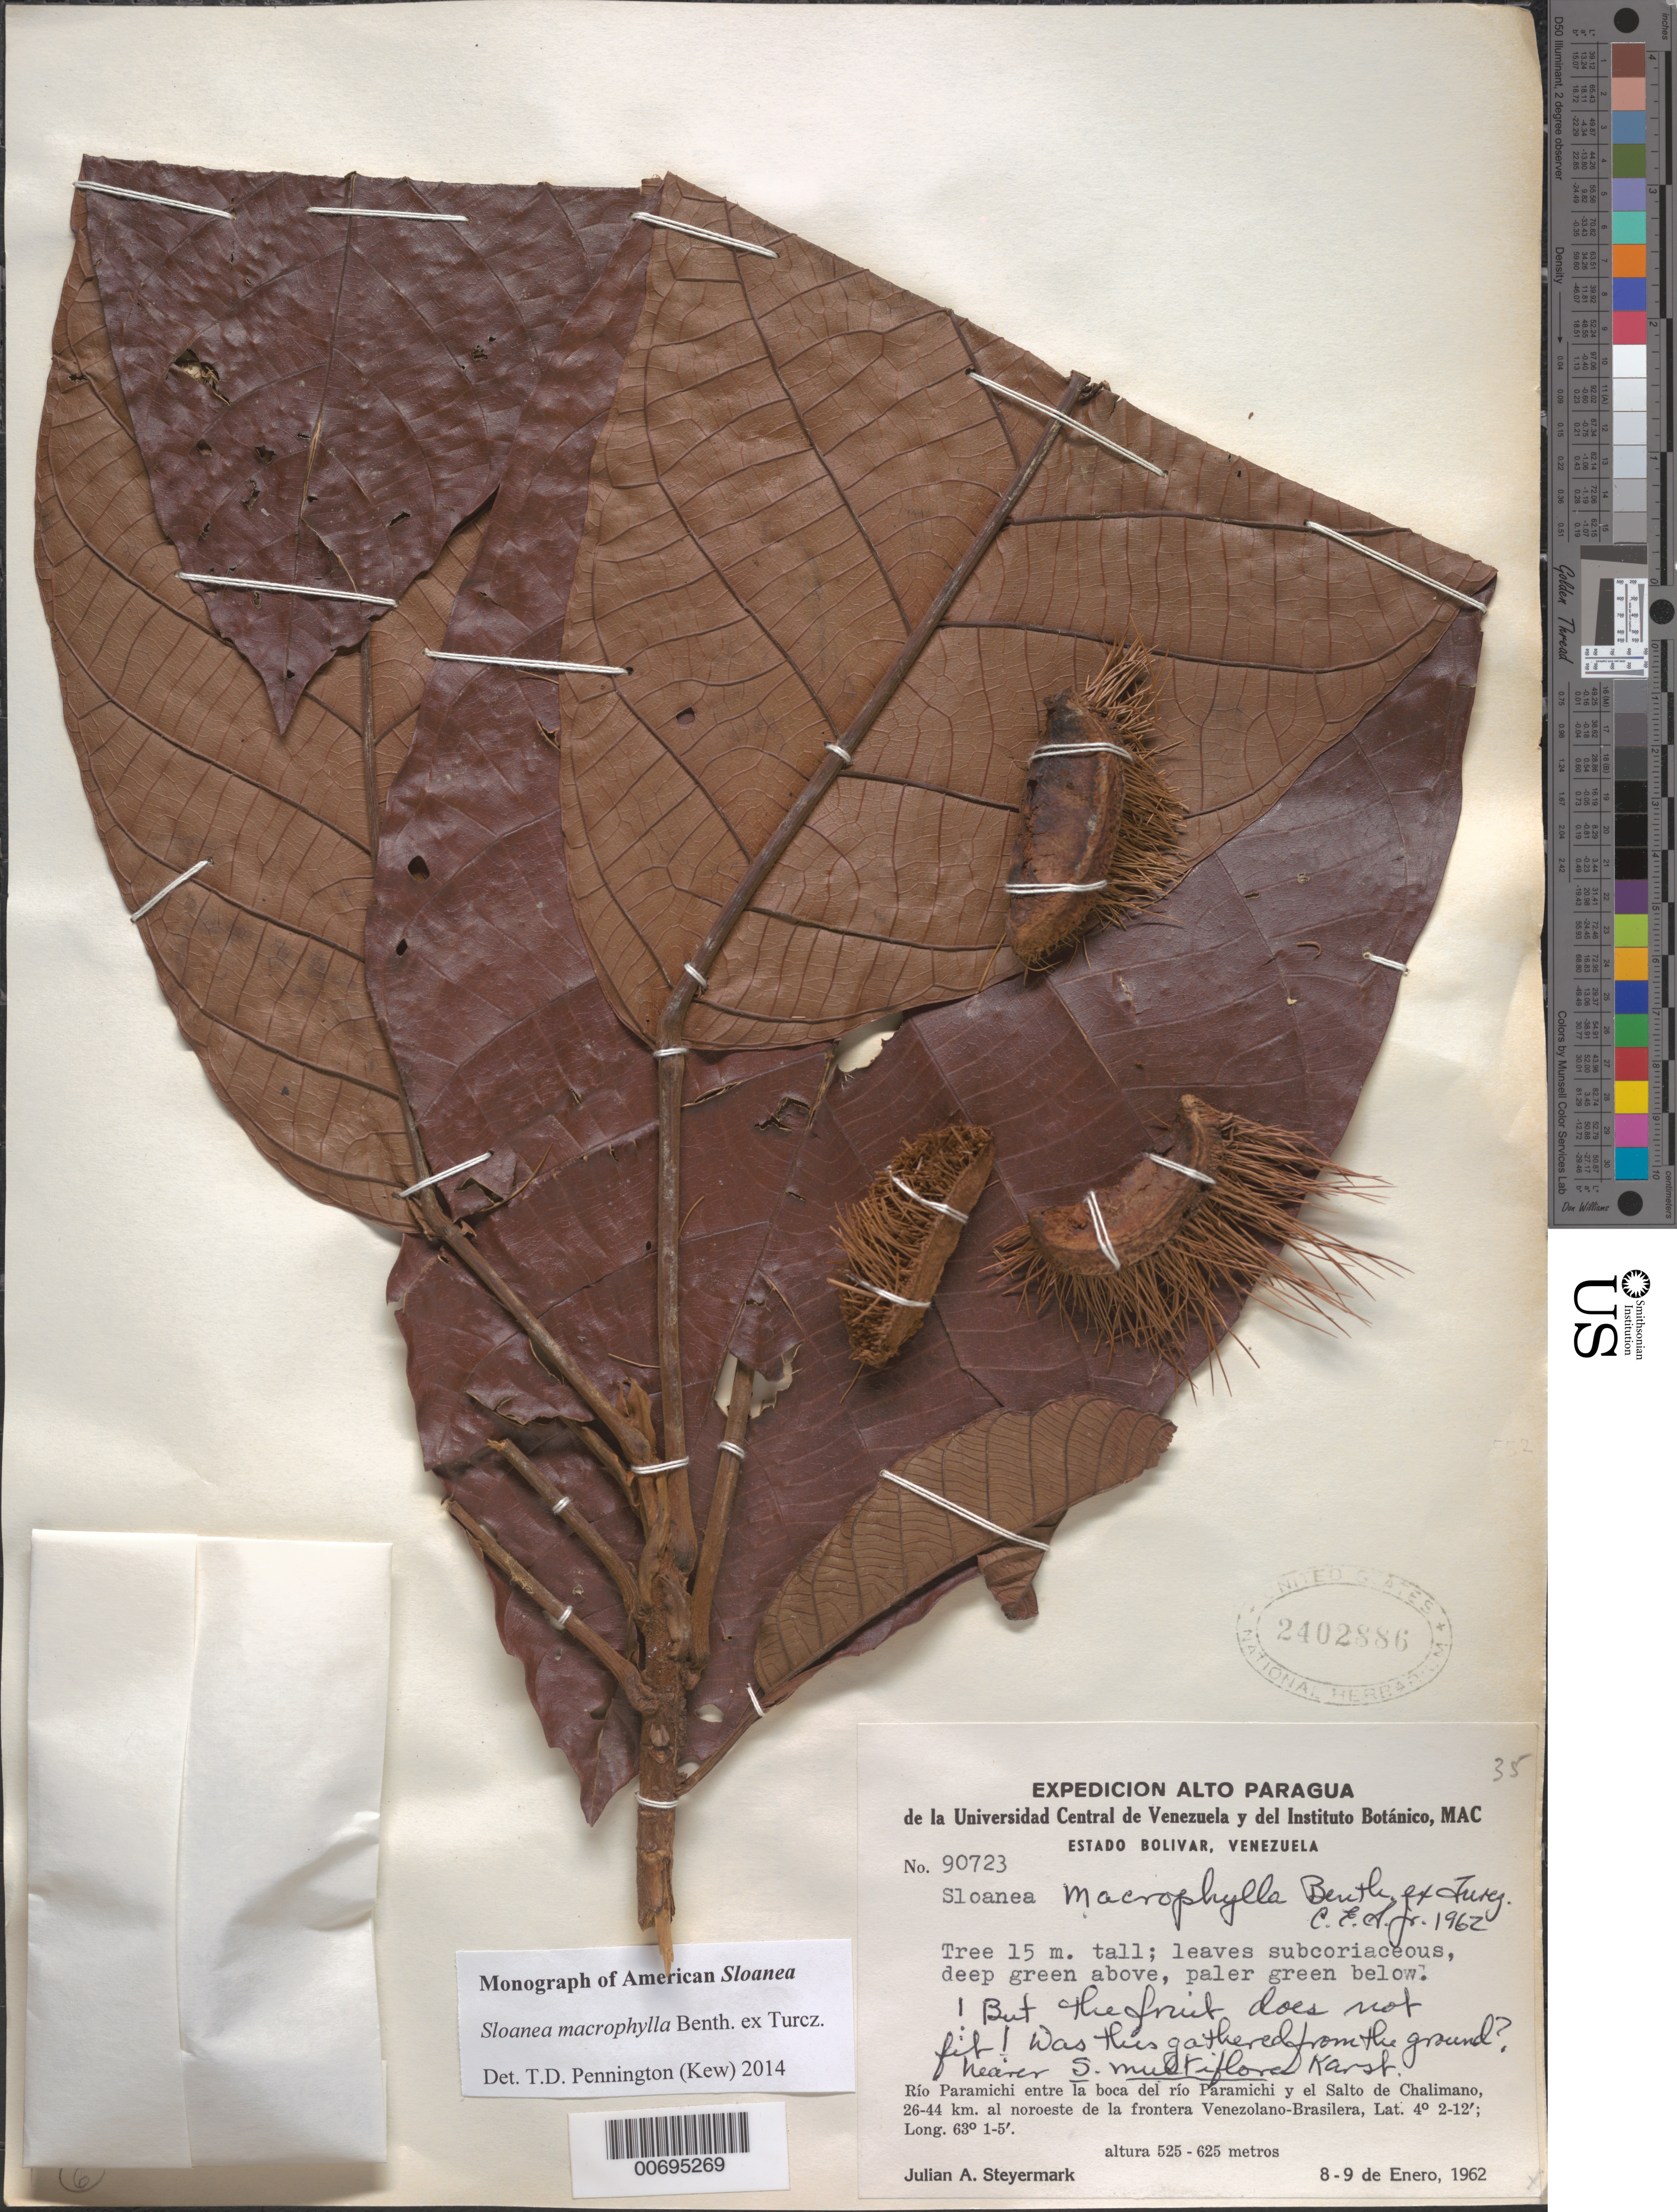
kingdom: Plantae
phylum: Tracheophyta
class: Magnoliopsida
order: Oxalidales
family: Elaeocarpaceae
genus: Sloanea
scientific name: Sloanea macrophylla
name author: Benth. ex Turcz.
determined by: Pennington, T. D., (K)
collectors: J. Steyermark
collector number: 90723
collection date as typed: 8-Jan-62 to 9-Jan-62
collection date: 1962-01-08/1962-01-09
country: Venezuela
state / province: Bolívar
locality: Río Paramichi entre la boca del río Paramichi y el Salto de Chalimano, 26-44 NE de la Venezuela-Brazil border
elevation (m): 525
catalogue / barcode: US 2402886